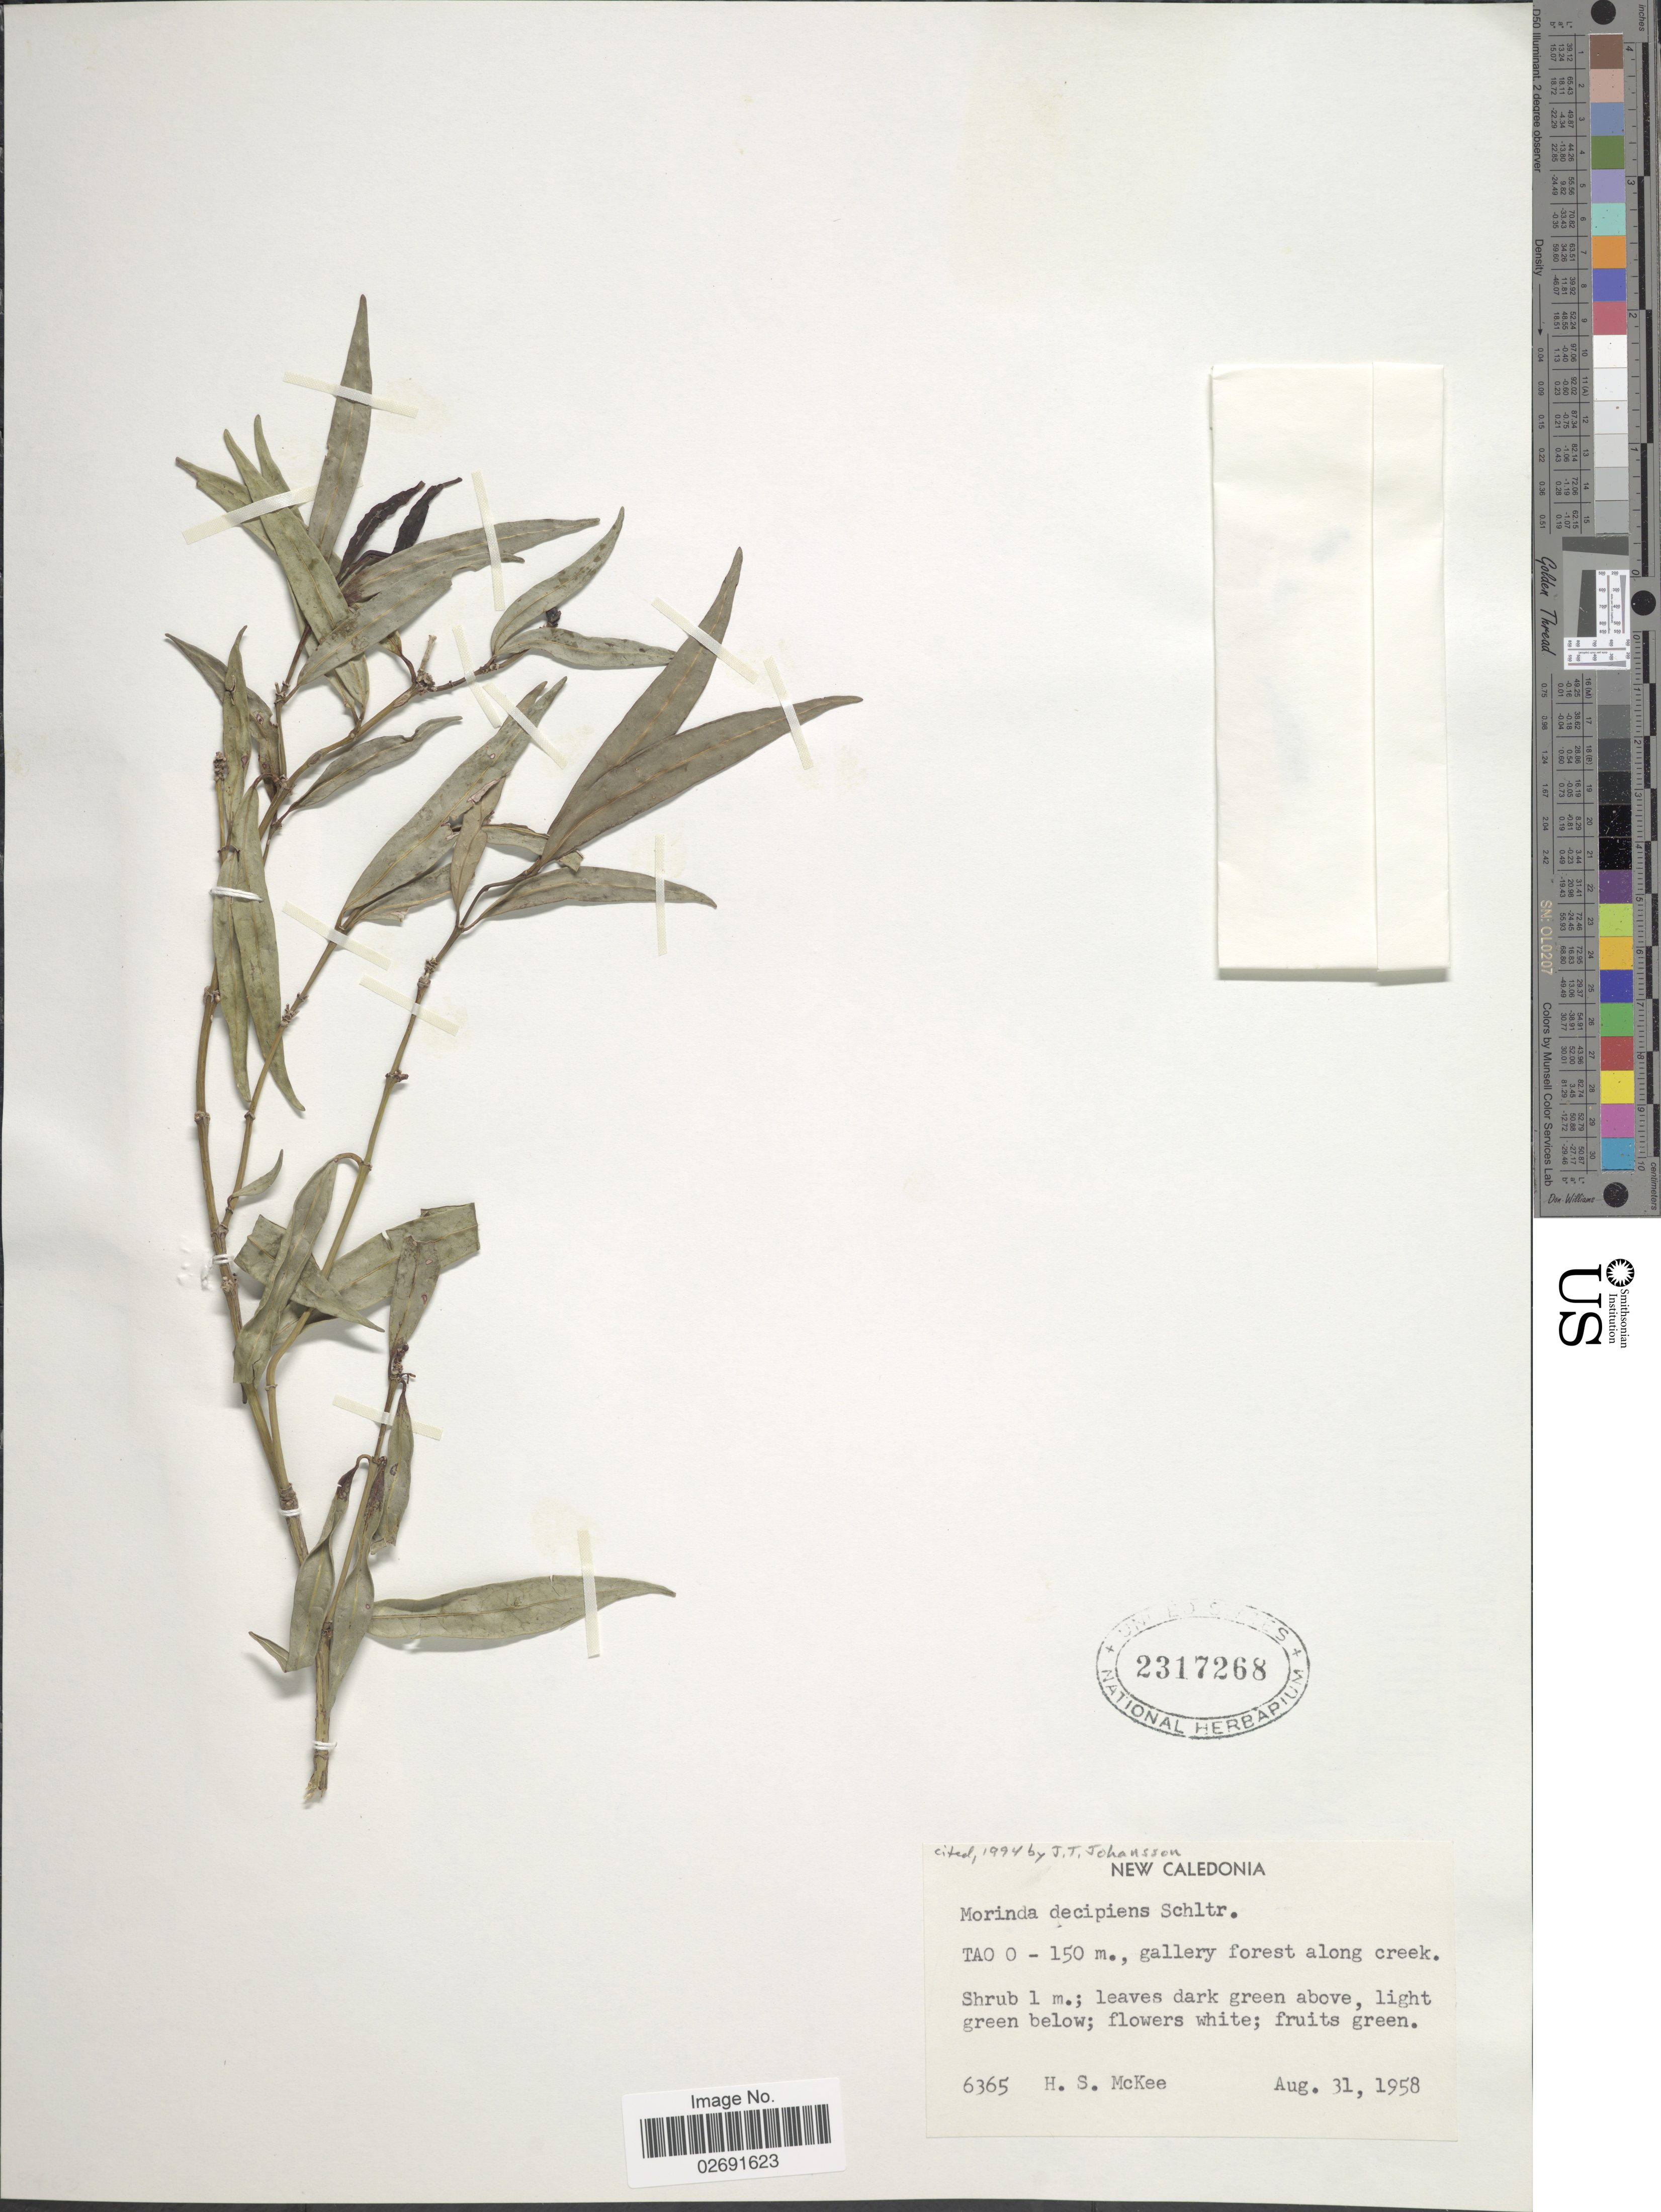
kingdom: Plantae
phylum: Tracheophyta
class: Magnoliopsida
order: Gentianales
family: Rubiaceae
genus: Gynochthodes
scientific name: Gynochthodes decipiens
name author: (Schltr.) Razafim. & B. Bremer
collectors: H. S. McKee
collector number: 6365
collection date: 1958-08-31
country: New Caledonia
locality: Tao O - gallery forest along creek.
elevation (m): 150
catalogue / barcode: US 2317268